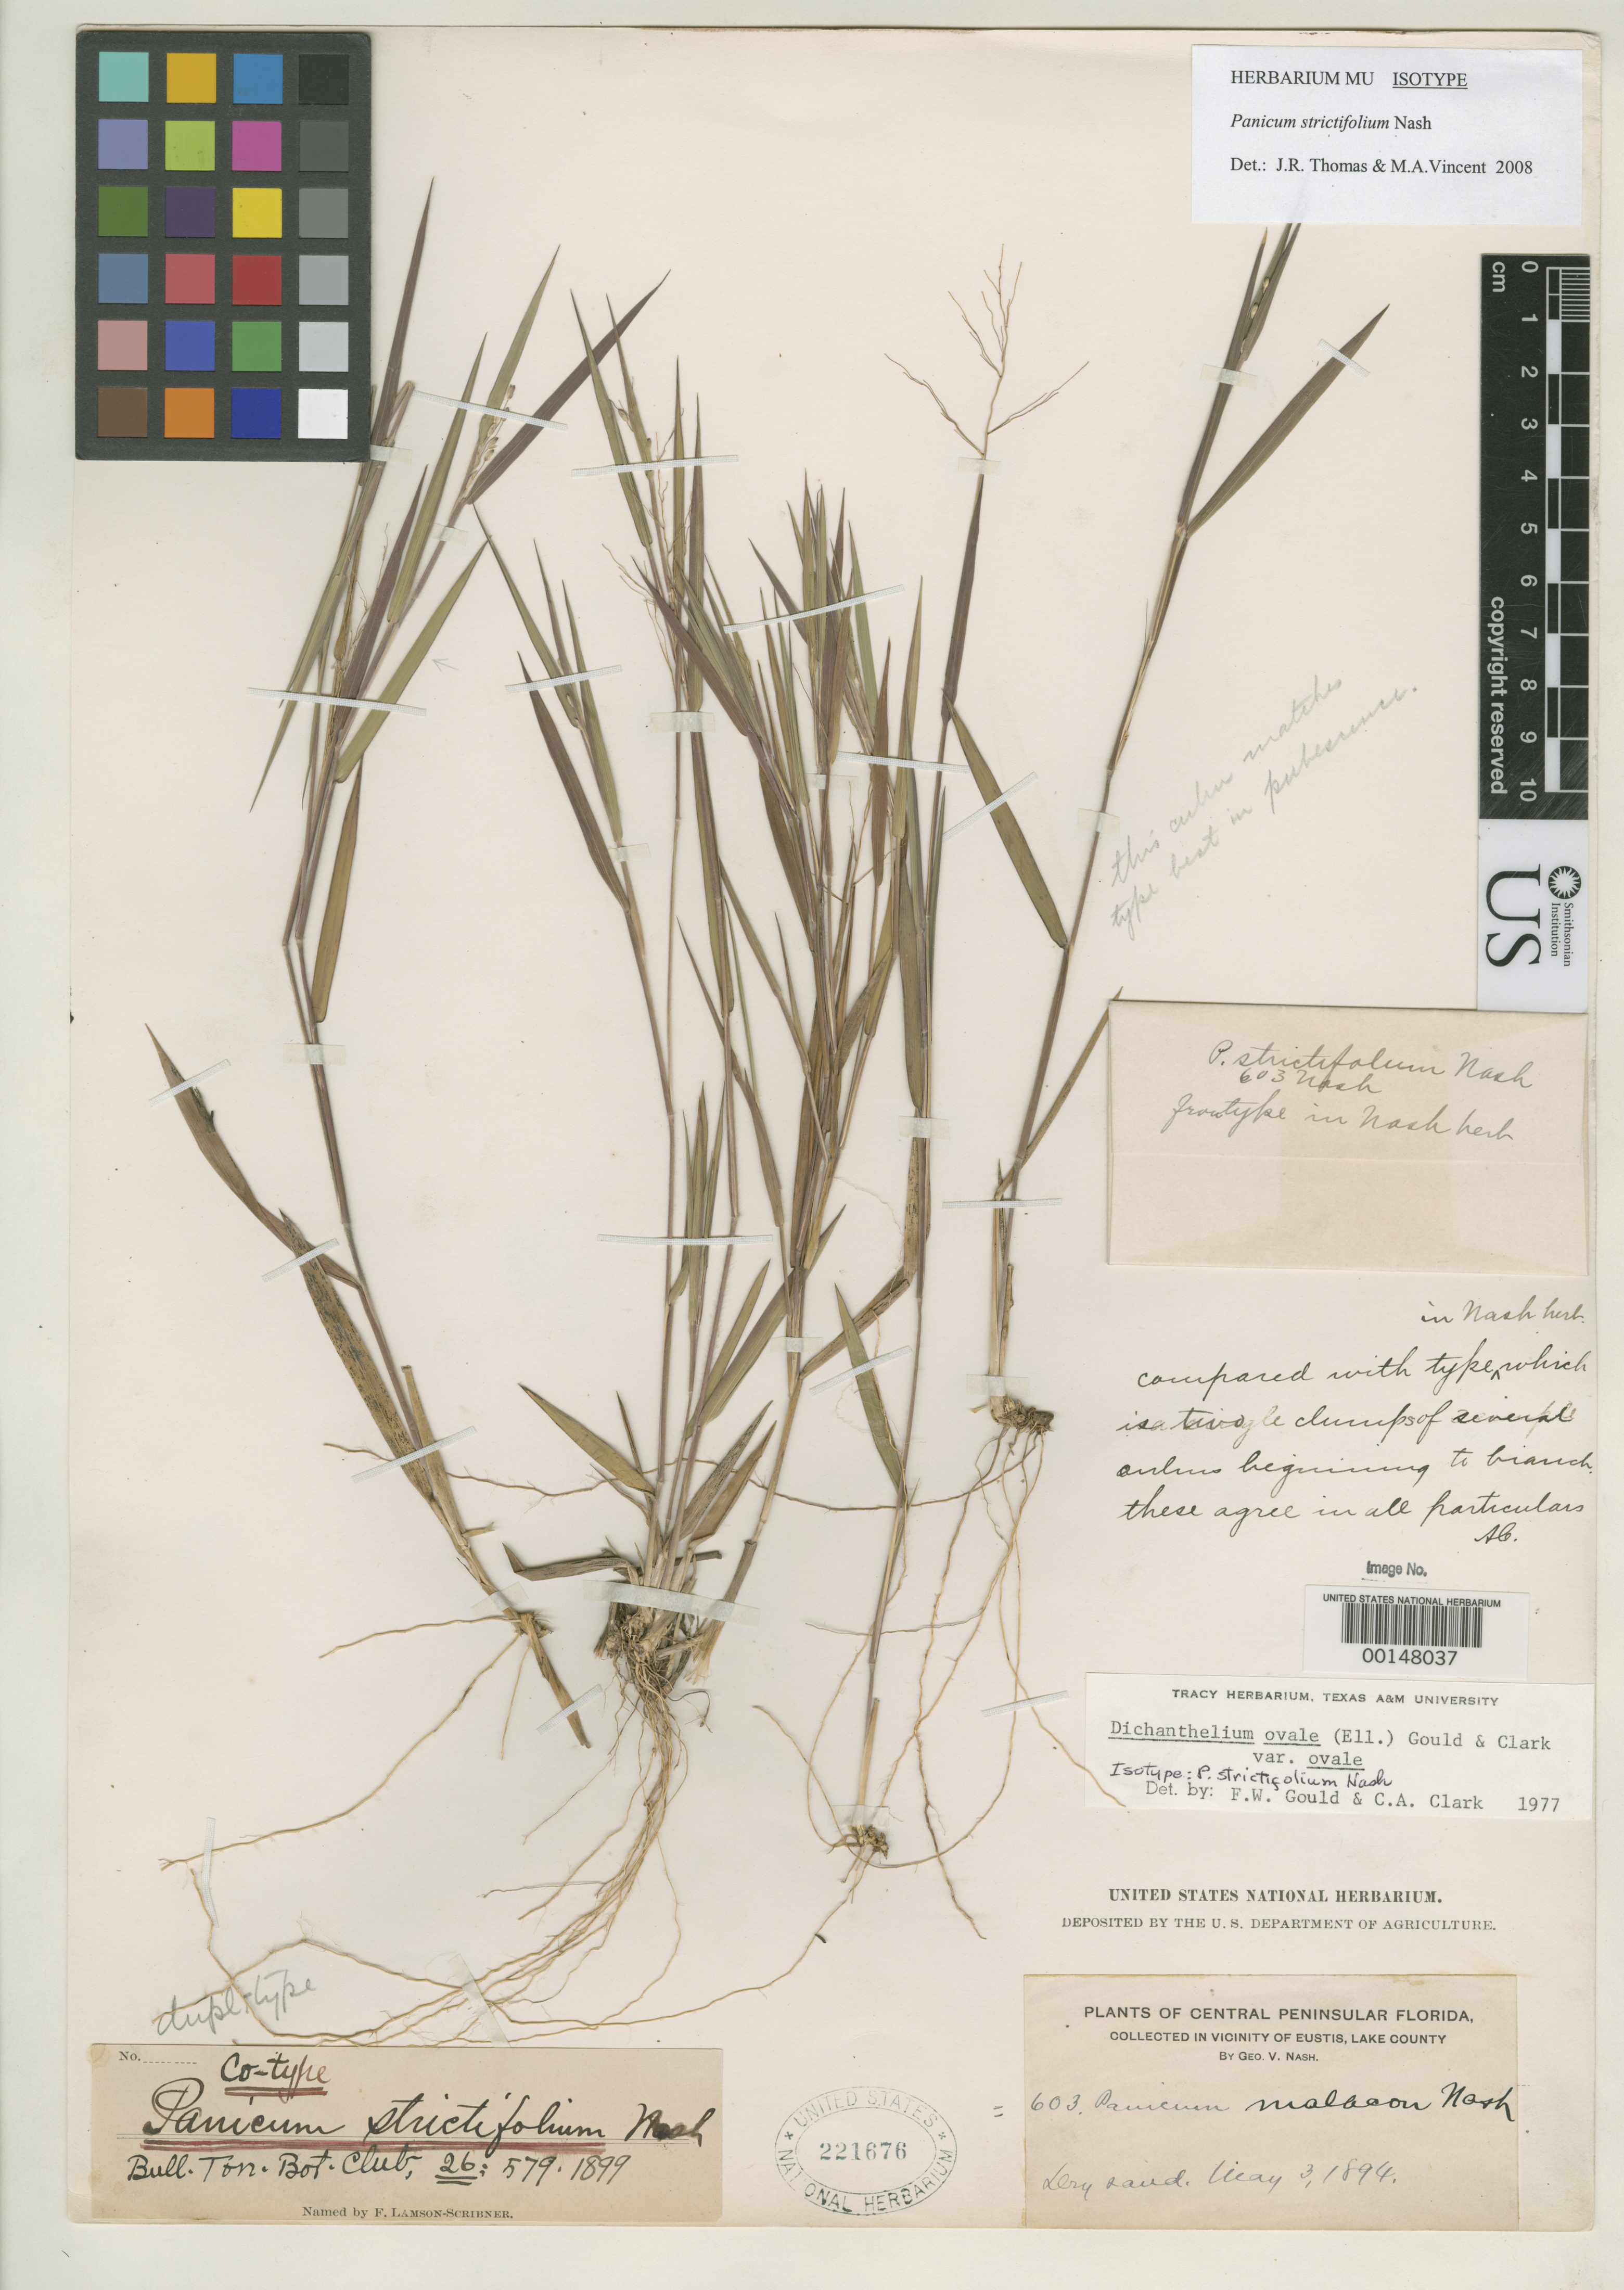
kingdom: Plantae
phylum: Tracheophyta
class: Liliopsida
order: Poales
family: Poaceae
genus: Panicum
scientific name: Panicum strictifolium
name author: Nash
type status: Isotype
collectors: G. V. Nash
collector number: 603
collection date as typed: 03 May 1894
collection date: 1894-05-03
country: United States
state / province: Florida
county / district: Lake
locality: Near Eustis.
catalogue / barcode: US 221676